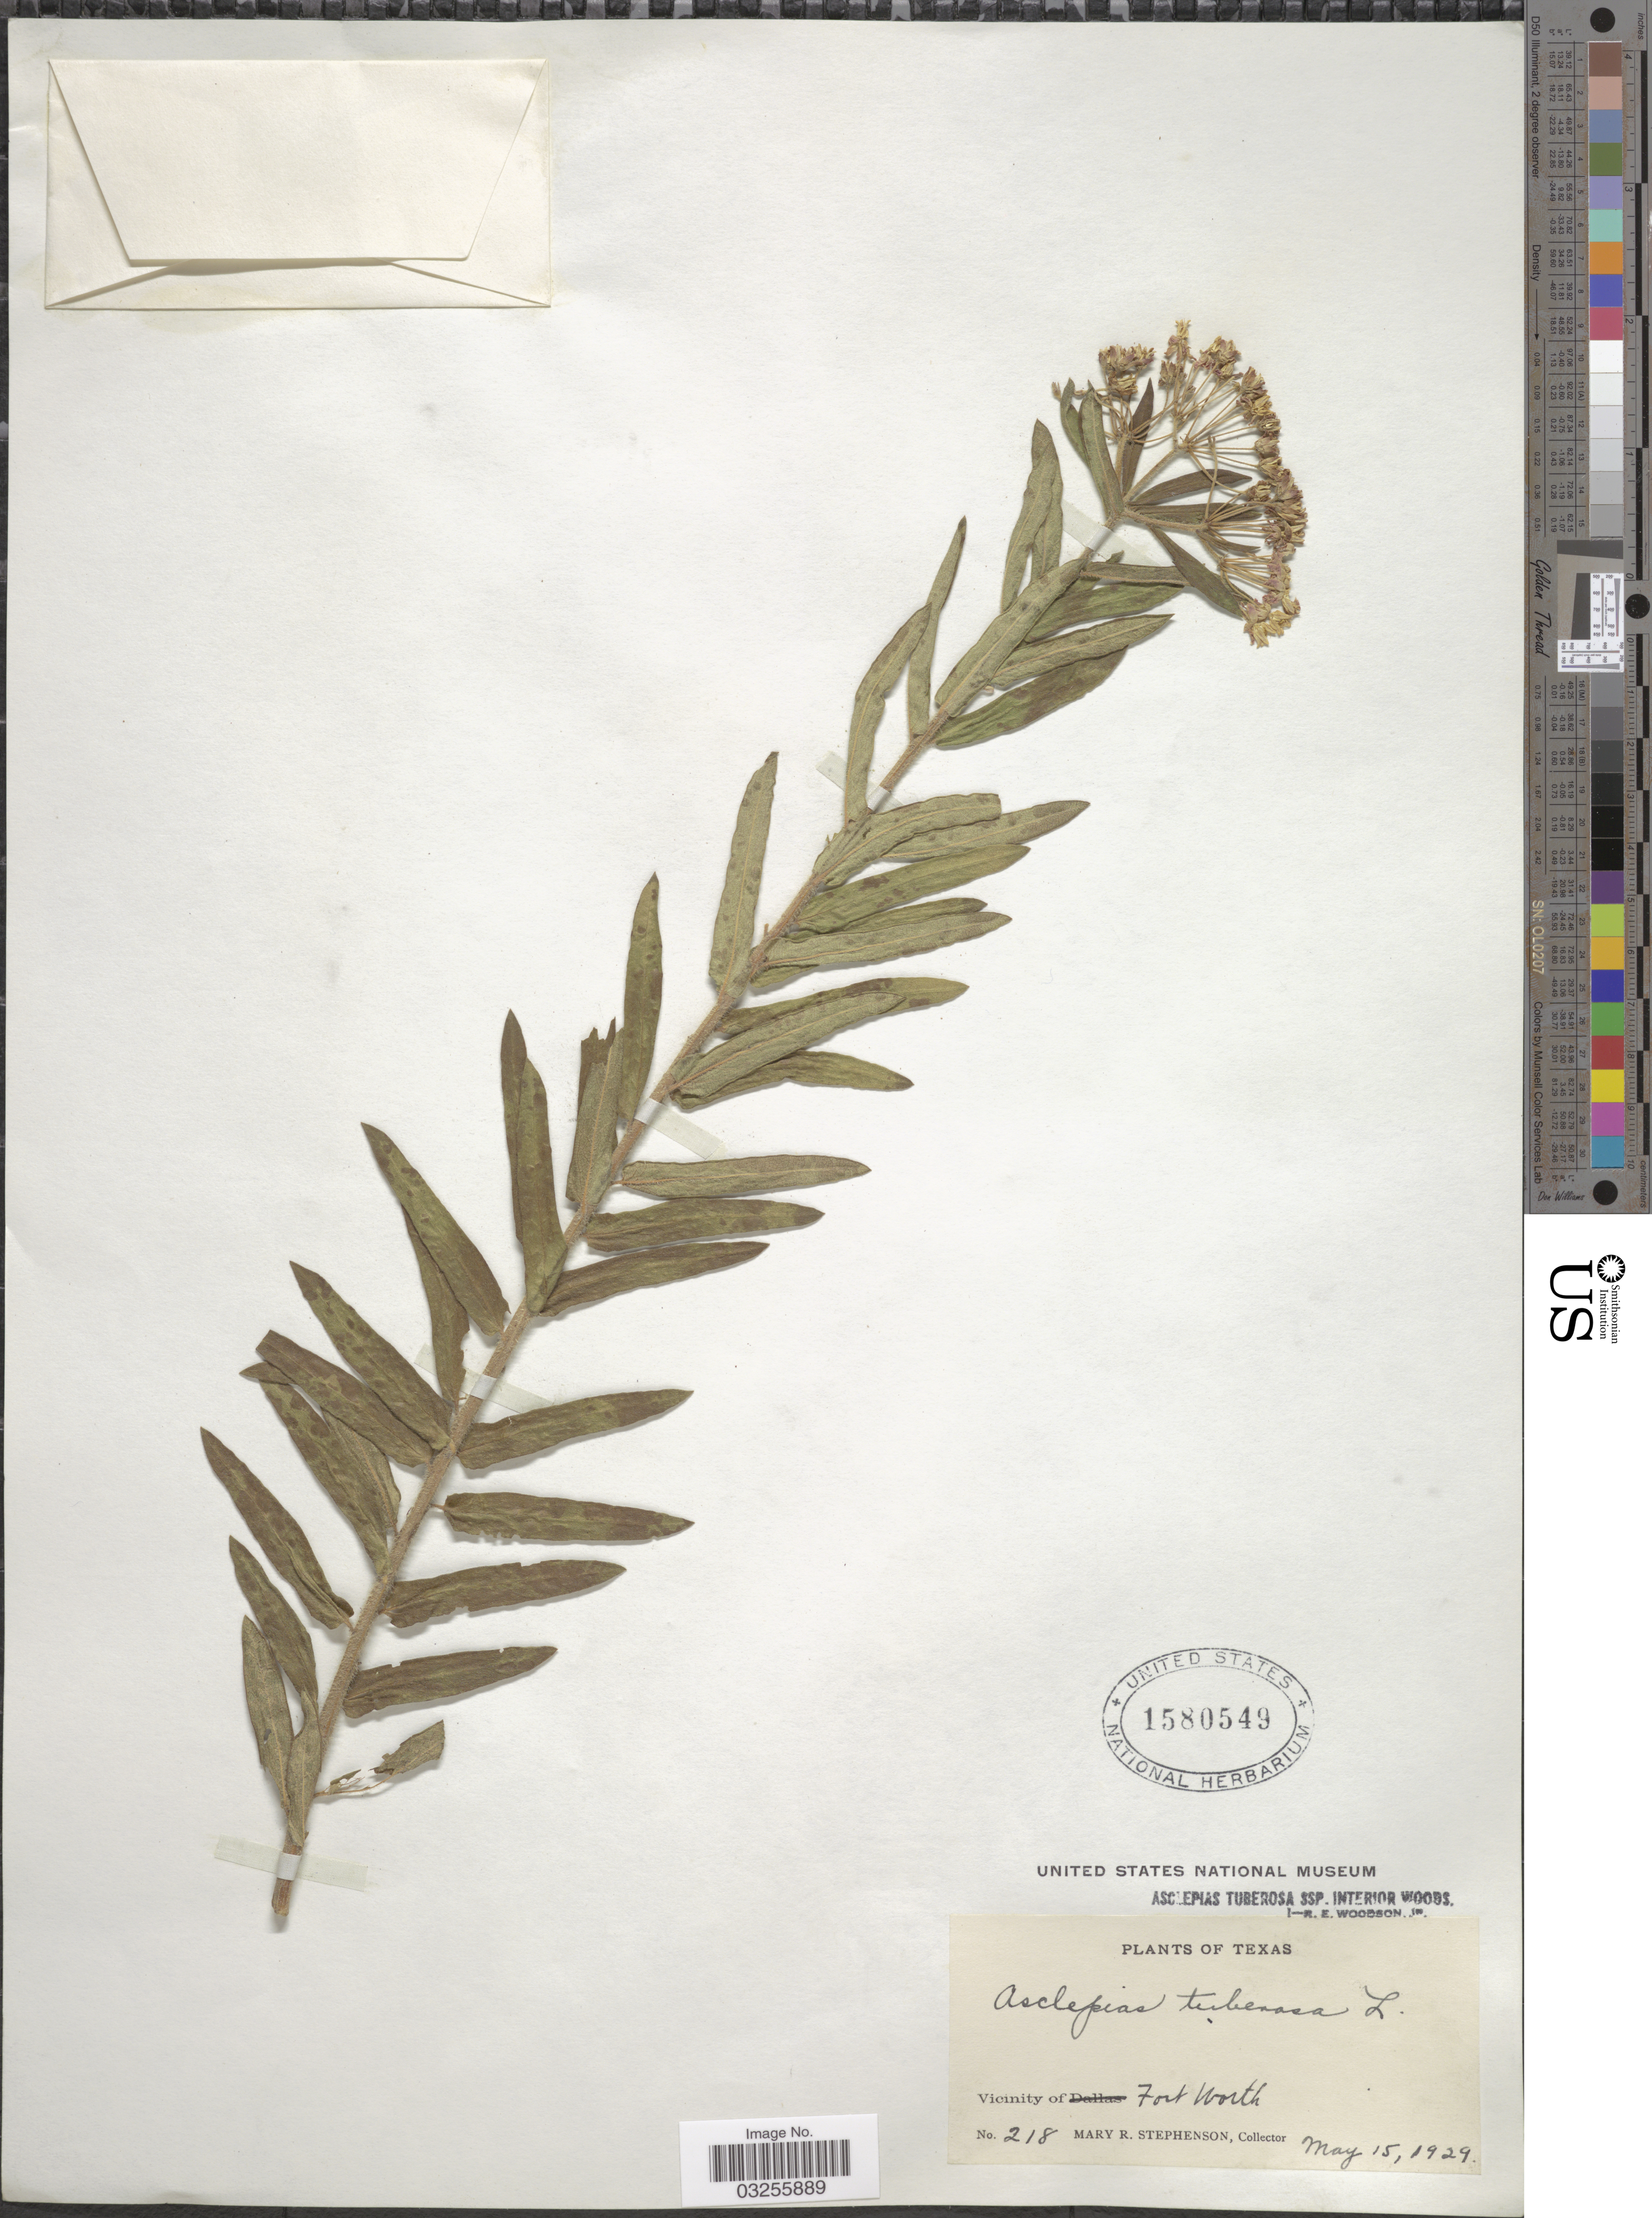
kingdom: Plantae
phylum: Tracheophyta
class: Magnoliopsida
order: Gentianales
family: Apocynaceae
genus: Asclepias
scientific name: Asclepias tuberosa subsp. interior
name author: Woodson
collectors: M. Stephenson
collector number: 218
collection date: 1929-05-15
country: United States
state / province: Texas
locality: Vicinity of Fort Worth.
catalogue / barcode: US 1580549